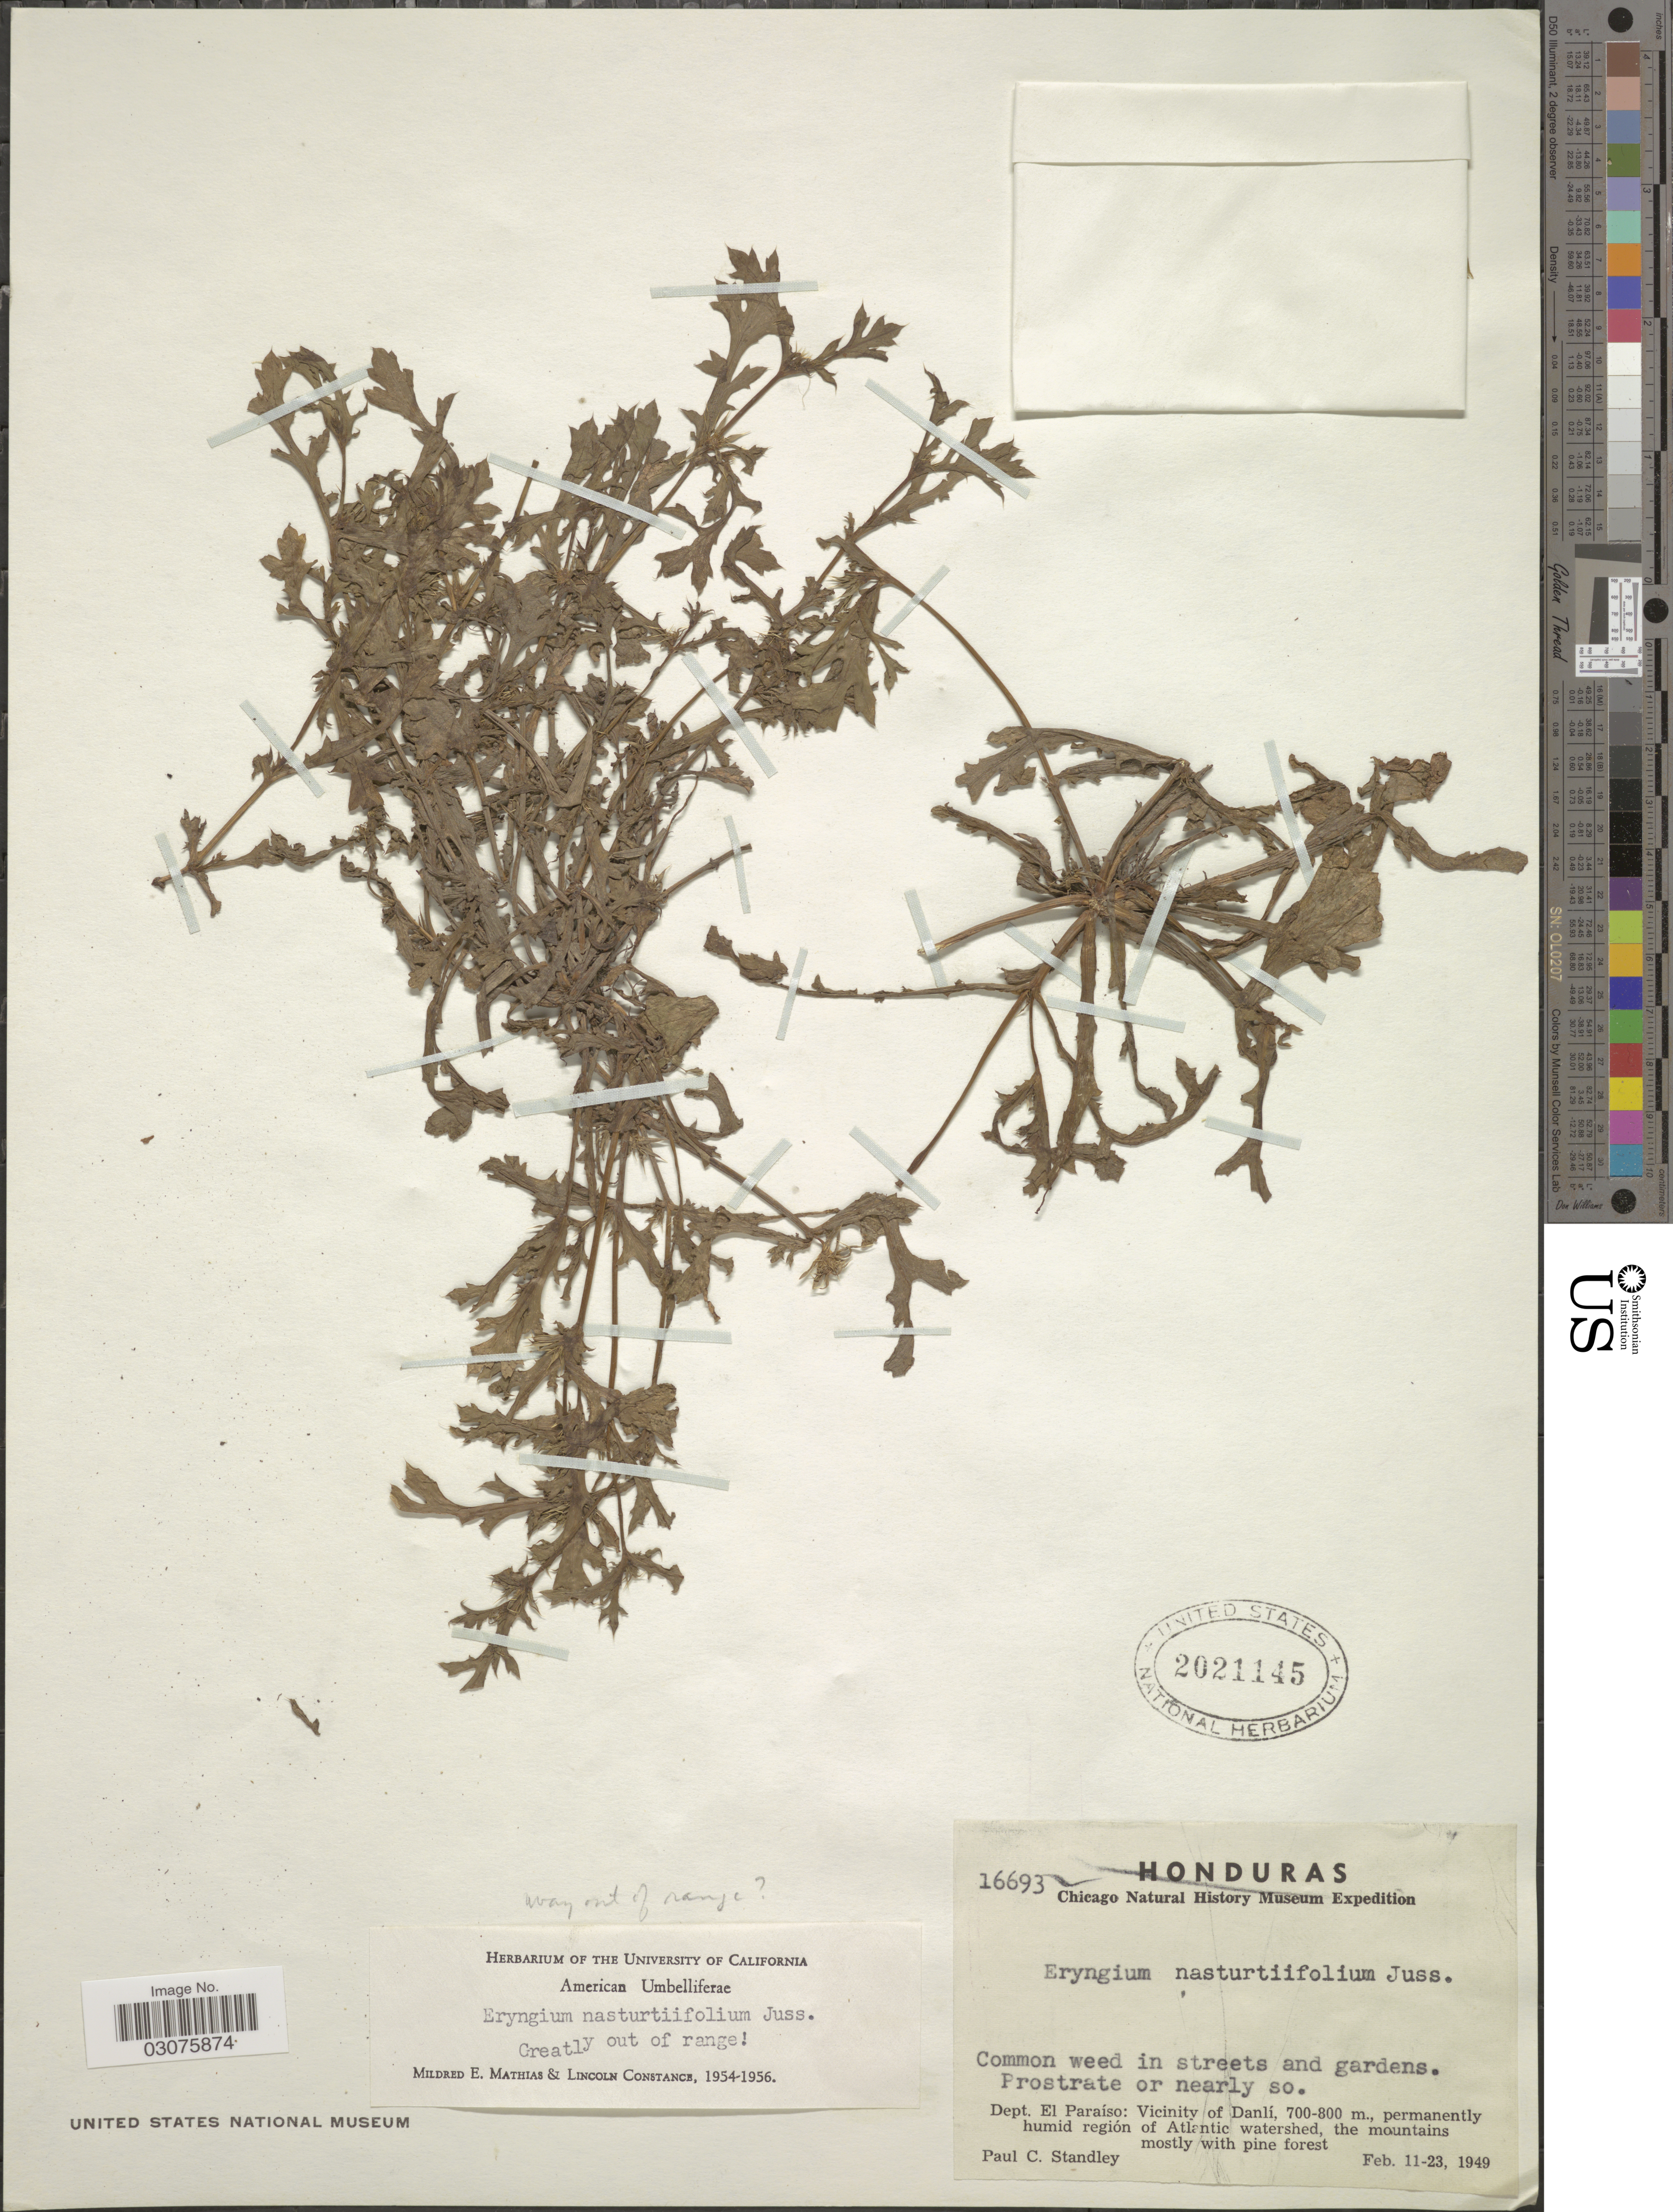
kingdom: Plantae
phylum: Tracheophyta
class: Magnoliopsida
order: Apiales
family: Apiaceae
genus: Eryngium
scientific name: Eryngium nasturtiifolium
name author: Juss. ex F. Delaroche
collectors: P. C. Standley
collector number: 16693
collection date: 1949-02-11/1949-02-23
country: Honduras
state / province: El Paraíso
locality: Dept. El Paraíso: Vicinity of Danlí, permanently humid región of Atlantic watershed, the mountains mostly with pine forest.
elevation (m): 700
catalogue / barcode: US 2021145